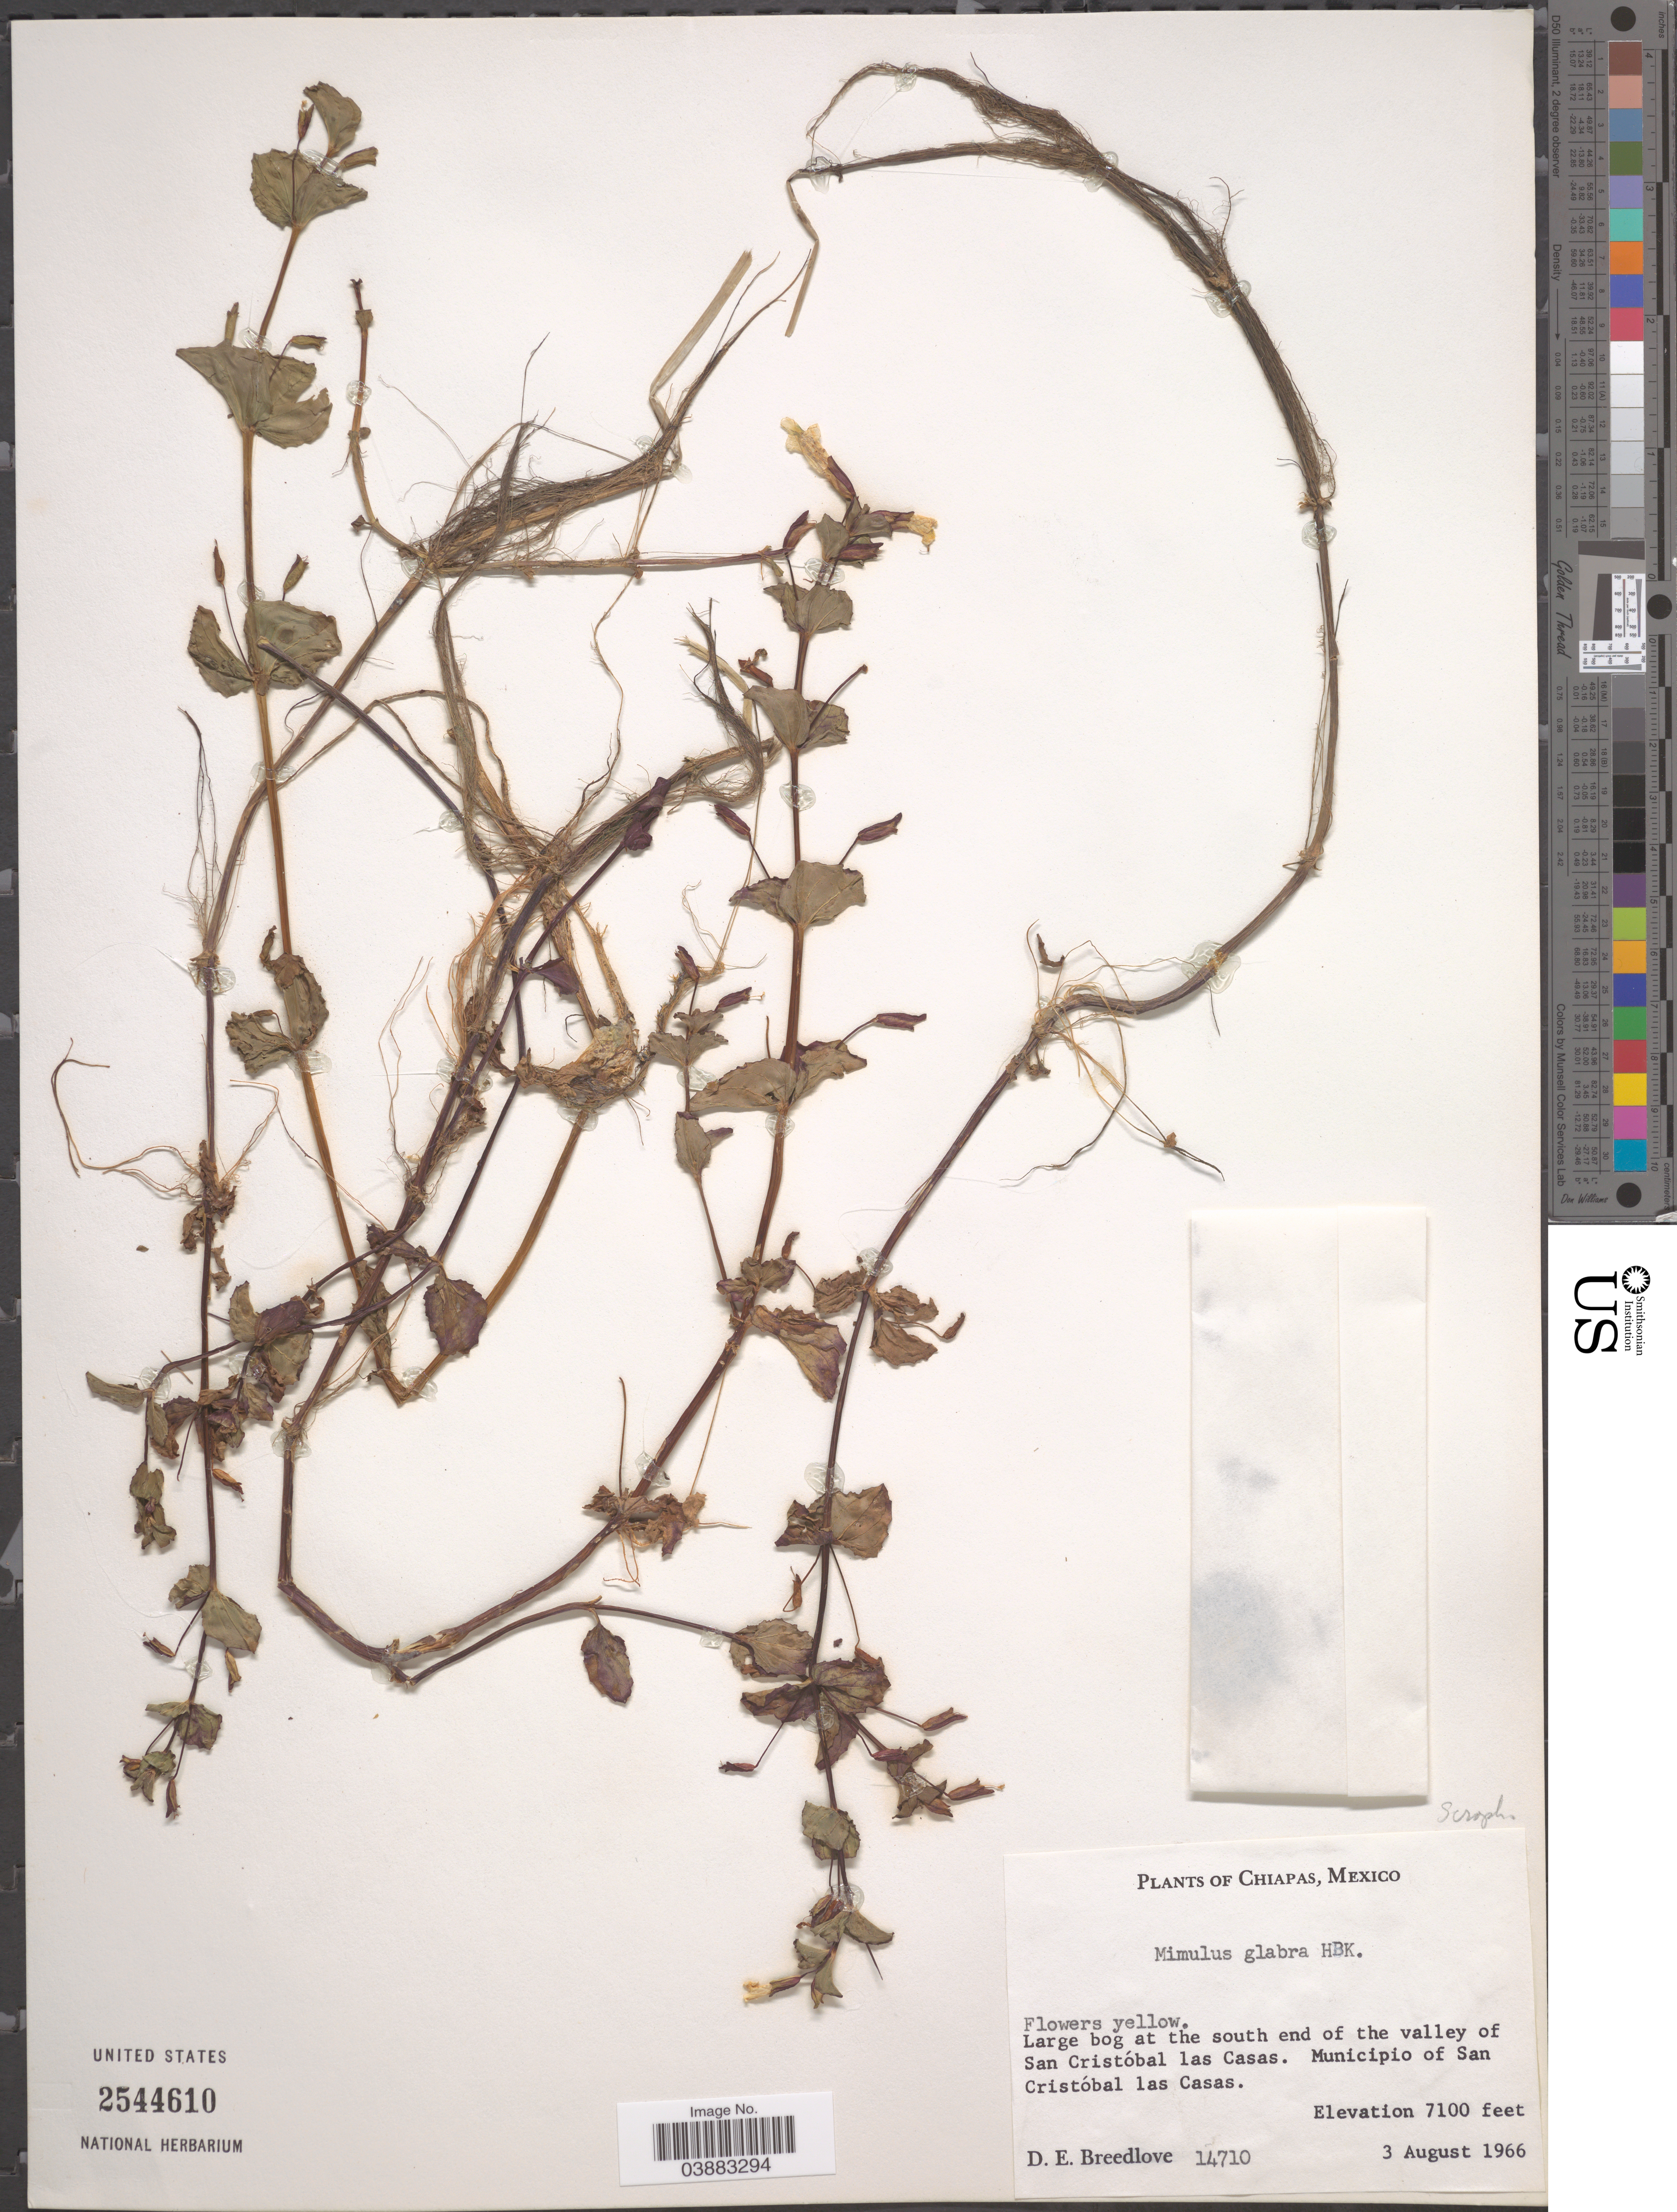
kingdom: Plantae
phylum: Tracheophyta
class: Magnoliopsida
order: Lamiales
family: Phrymaceae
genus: Mimulus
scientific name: Mimulus glabratus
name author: Kunth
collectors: D. E. Breedlove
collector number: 14710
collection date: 1966-08-03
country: Mexico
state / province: Chiapas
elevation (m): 2164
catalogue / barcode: US 2544610